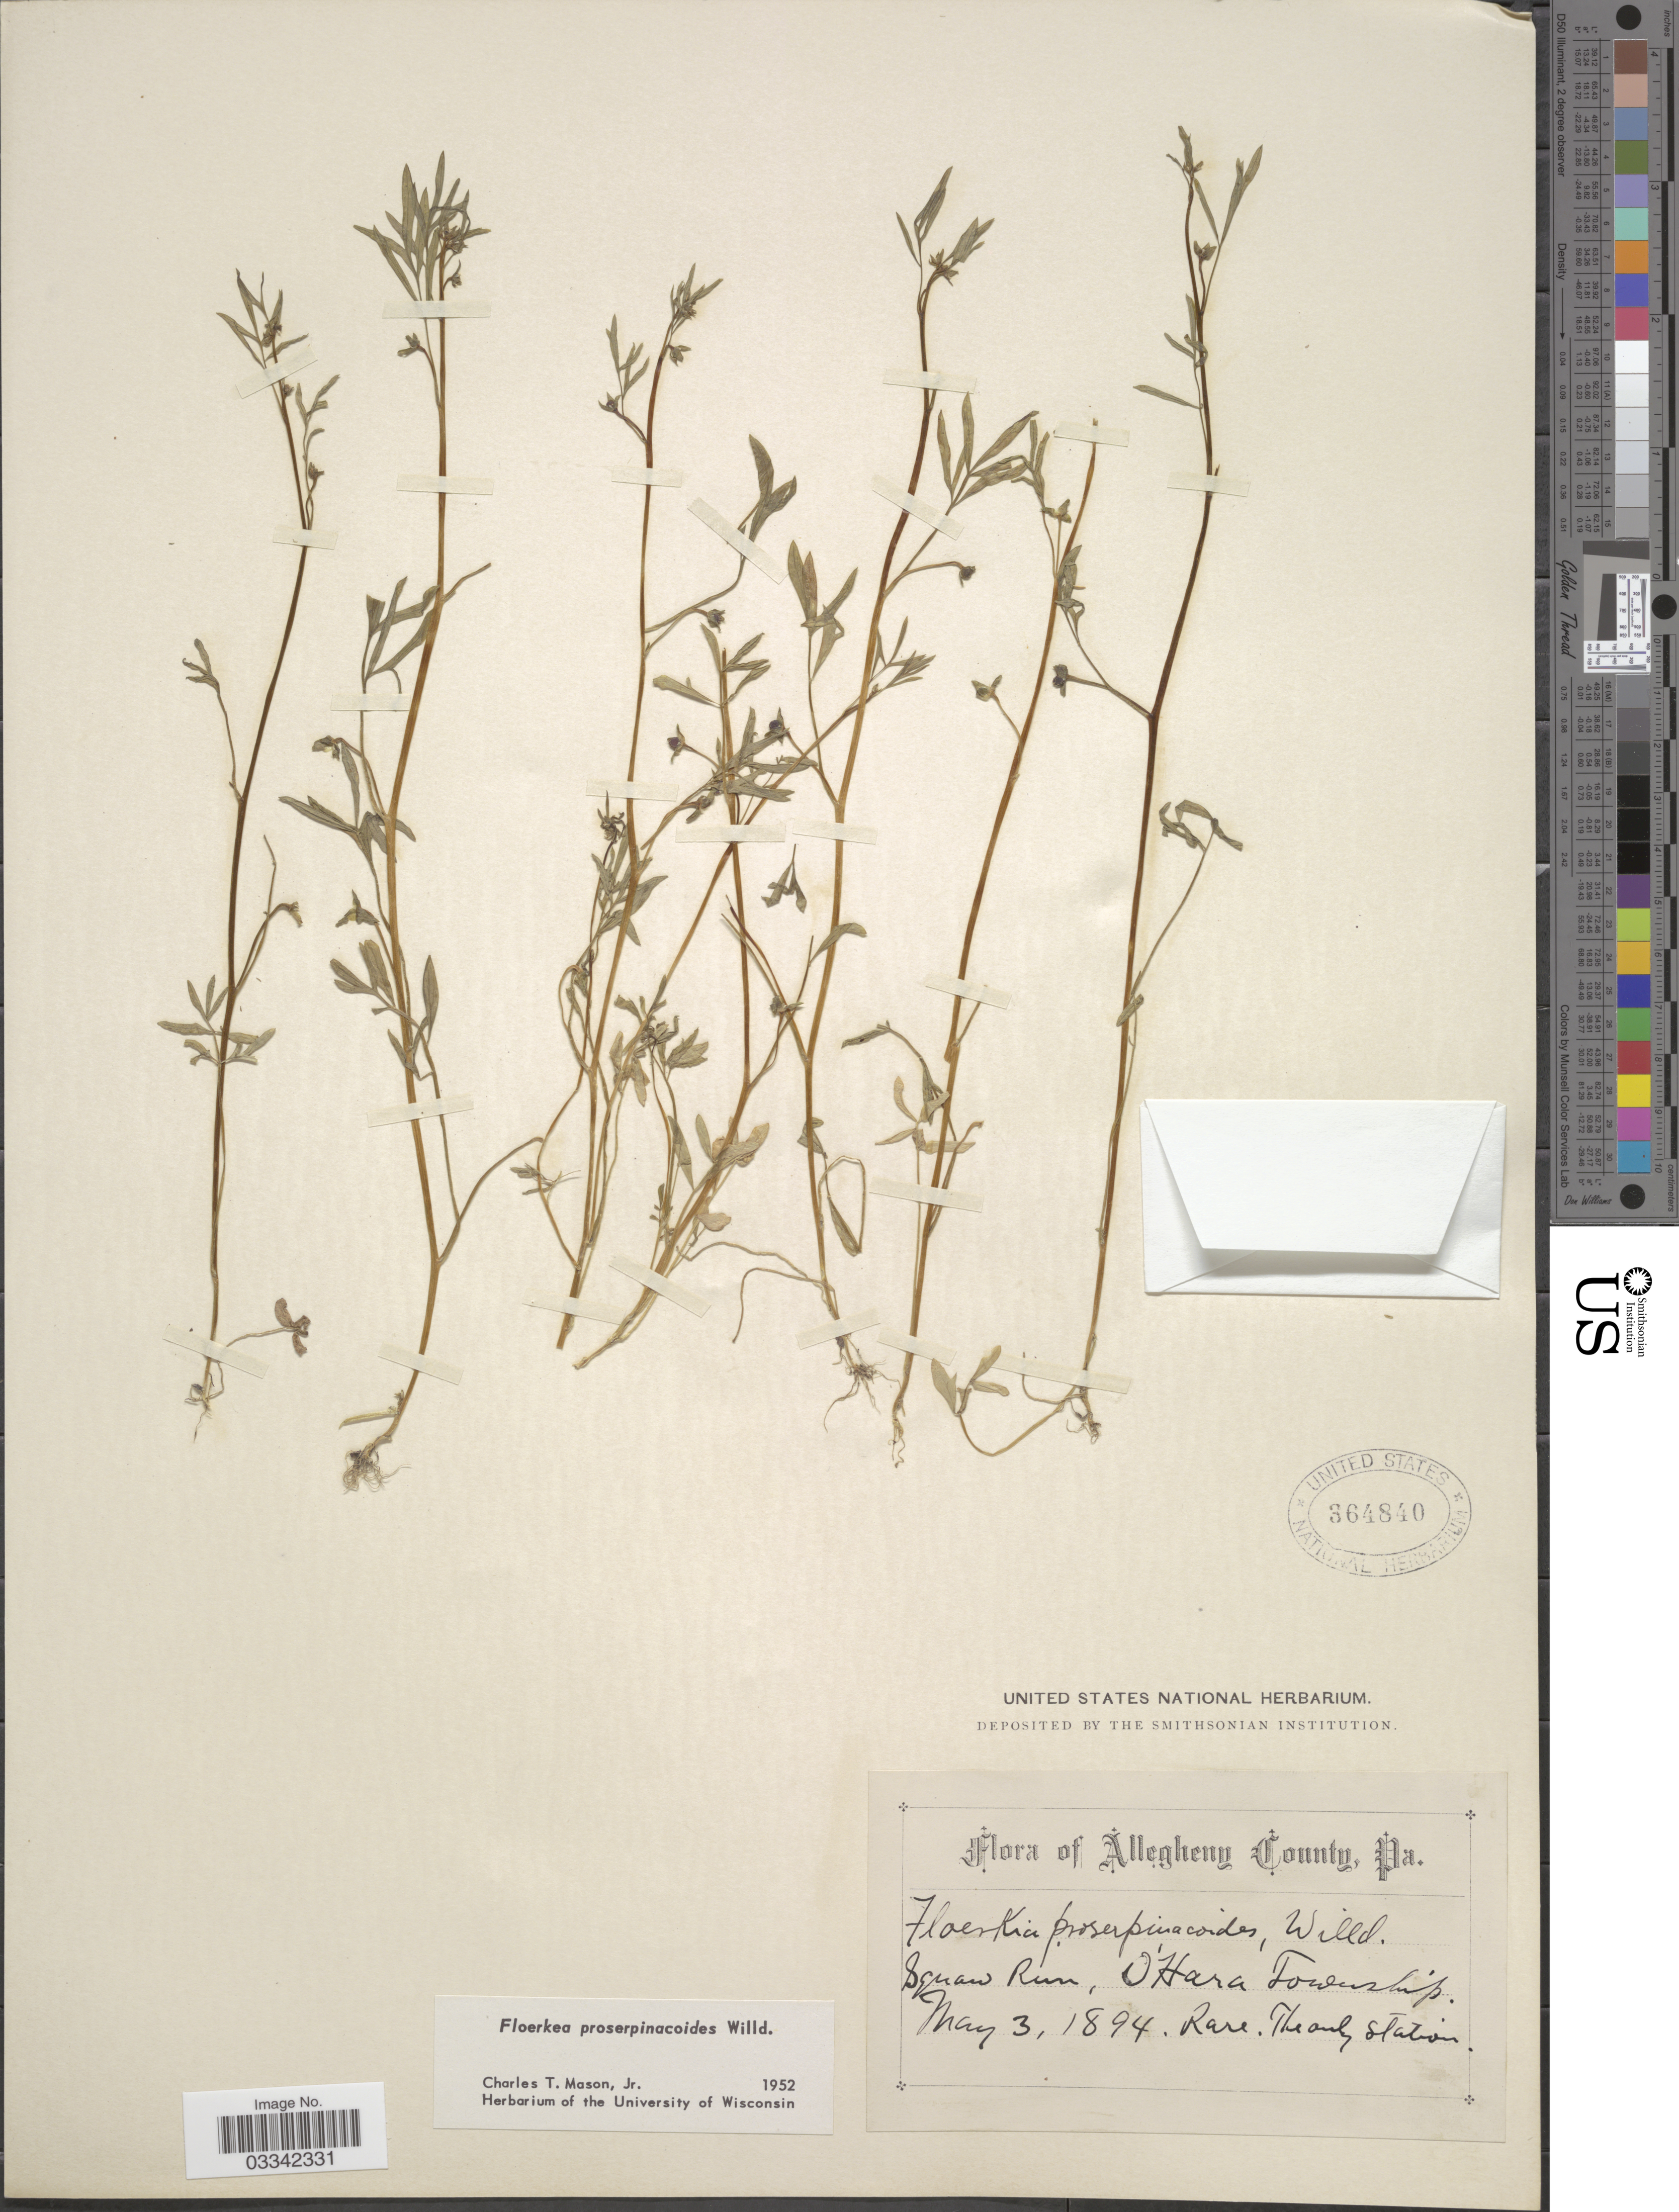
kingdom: Plantae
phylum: Tracheophyta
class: Magnoliopsida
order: Brassicales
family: Limnanthaceae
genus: Floerkea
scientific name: Floerkea proserpinacoides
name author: Willd.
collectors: ex herb. United States National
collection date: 1894-05-03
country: United States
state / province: Pennsylvania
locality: Allegheny County. Squaw Run, O'Hara Township.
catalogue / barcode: US 364840